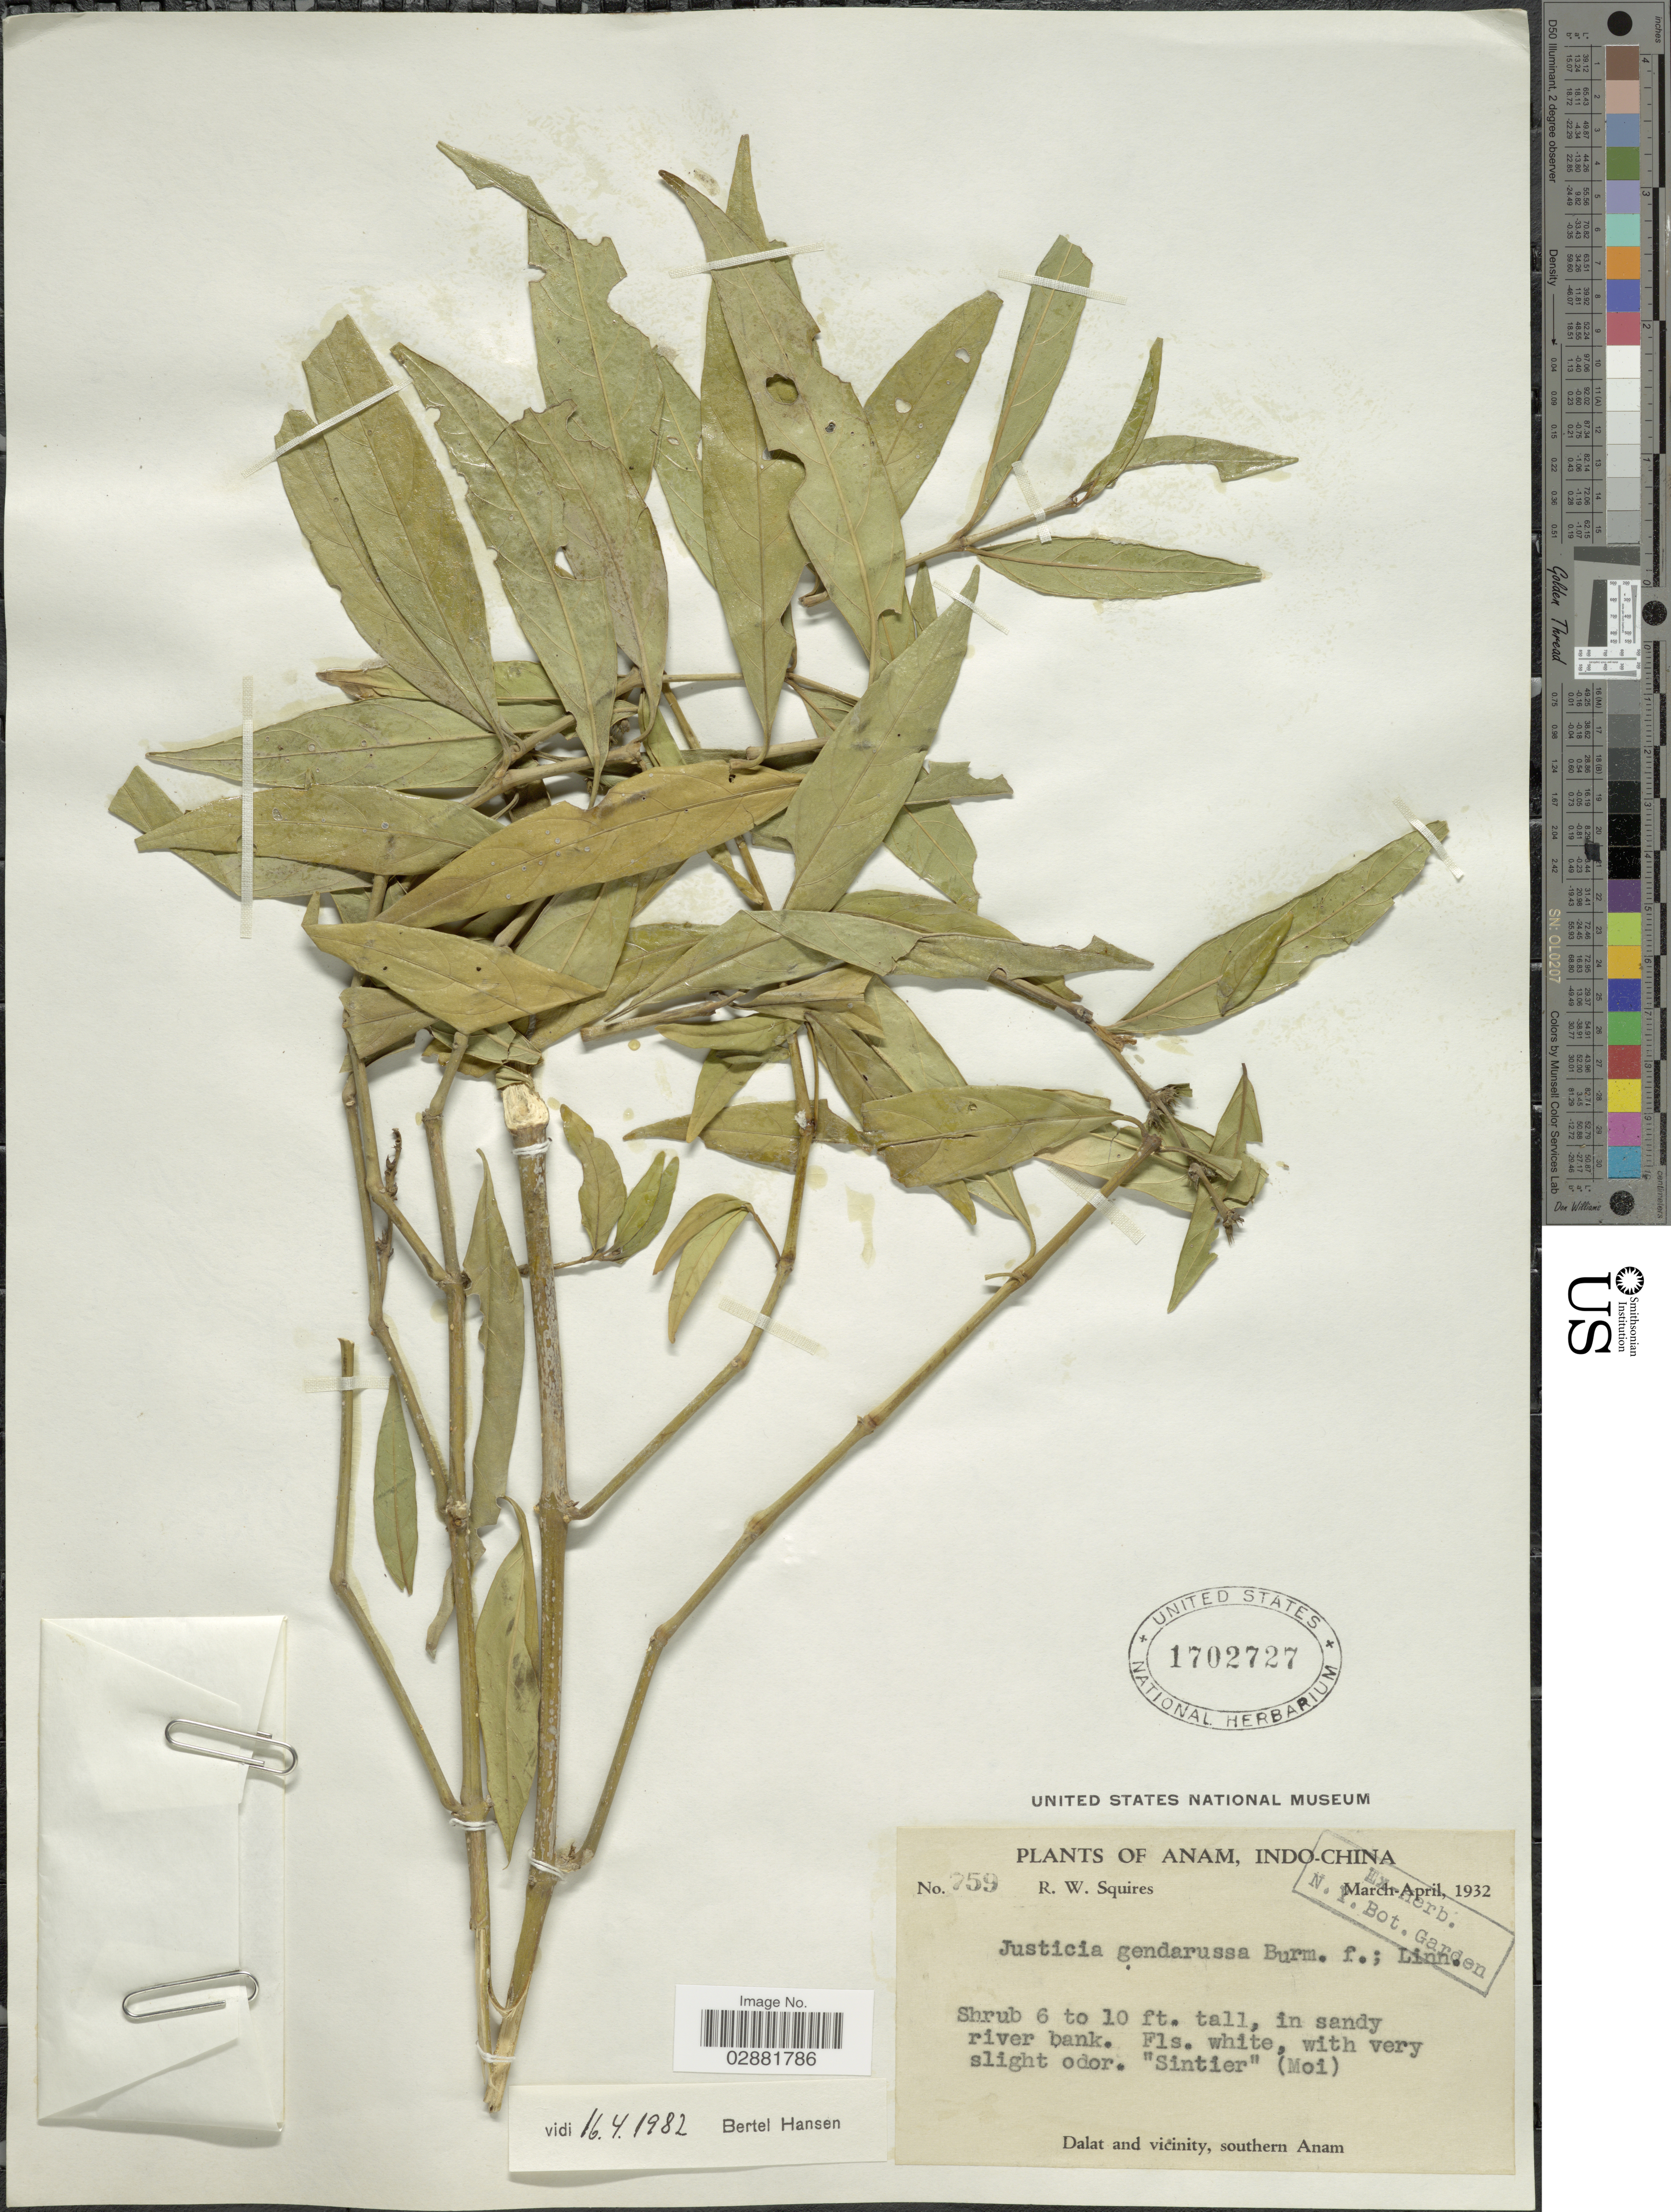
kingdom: Plantae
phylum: Tracheophyta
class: Magnoliopsida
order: Lamiales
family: Acanthaceae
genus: Justicia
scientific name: Justicia gendarussa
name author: Burm. f.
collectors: R. Squires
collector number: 759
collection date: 1932-03/1932-04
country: Vietnam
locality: Anam, Indo-China.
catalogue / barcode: US 1702727